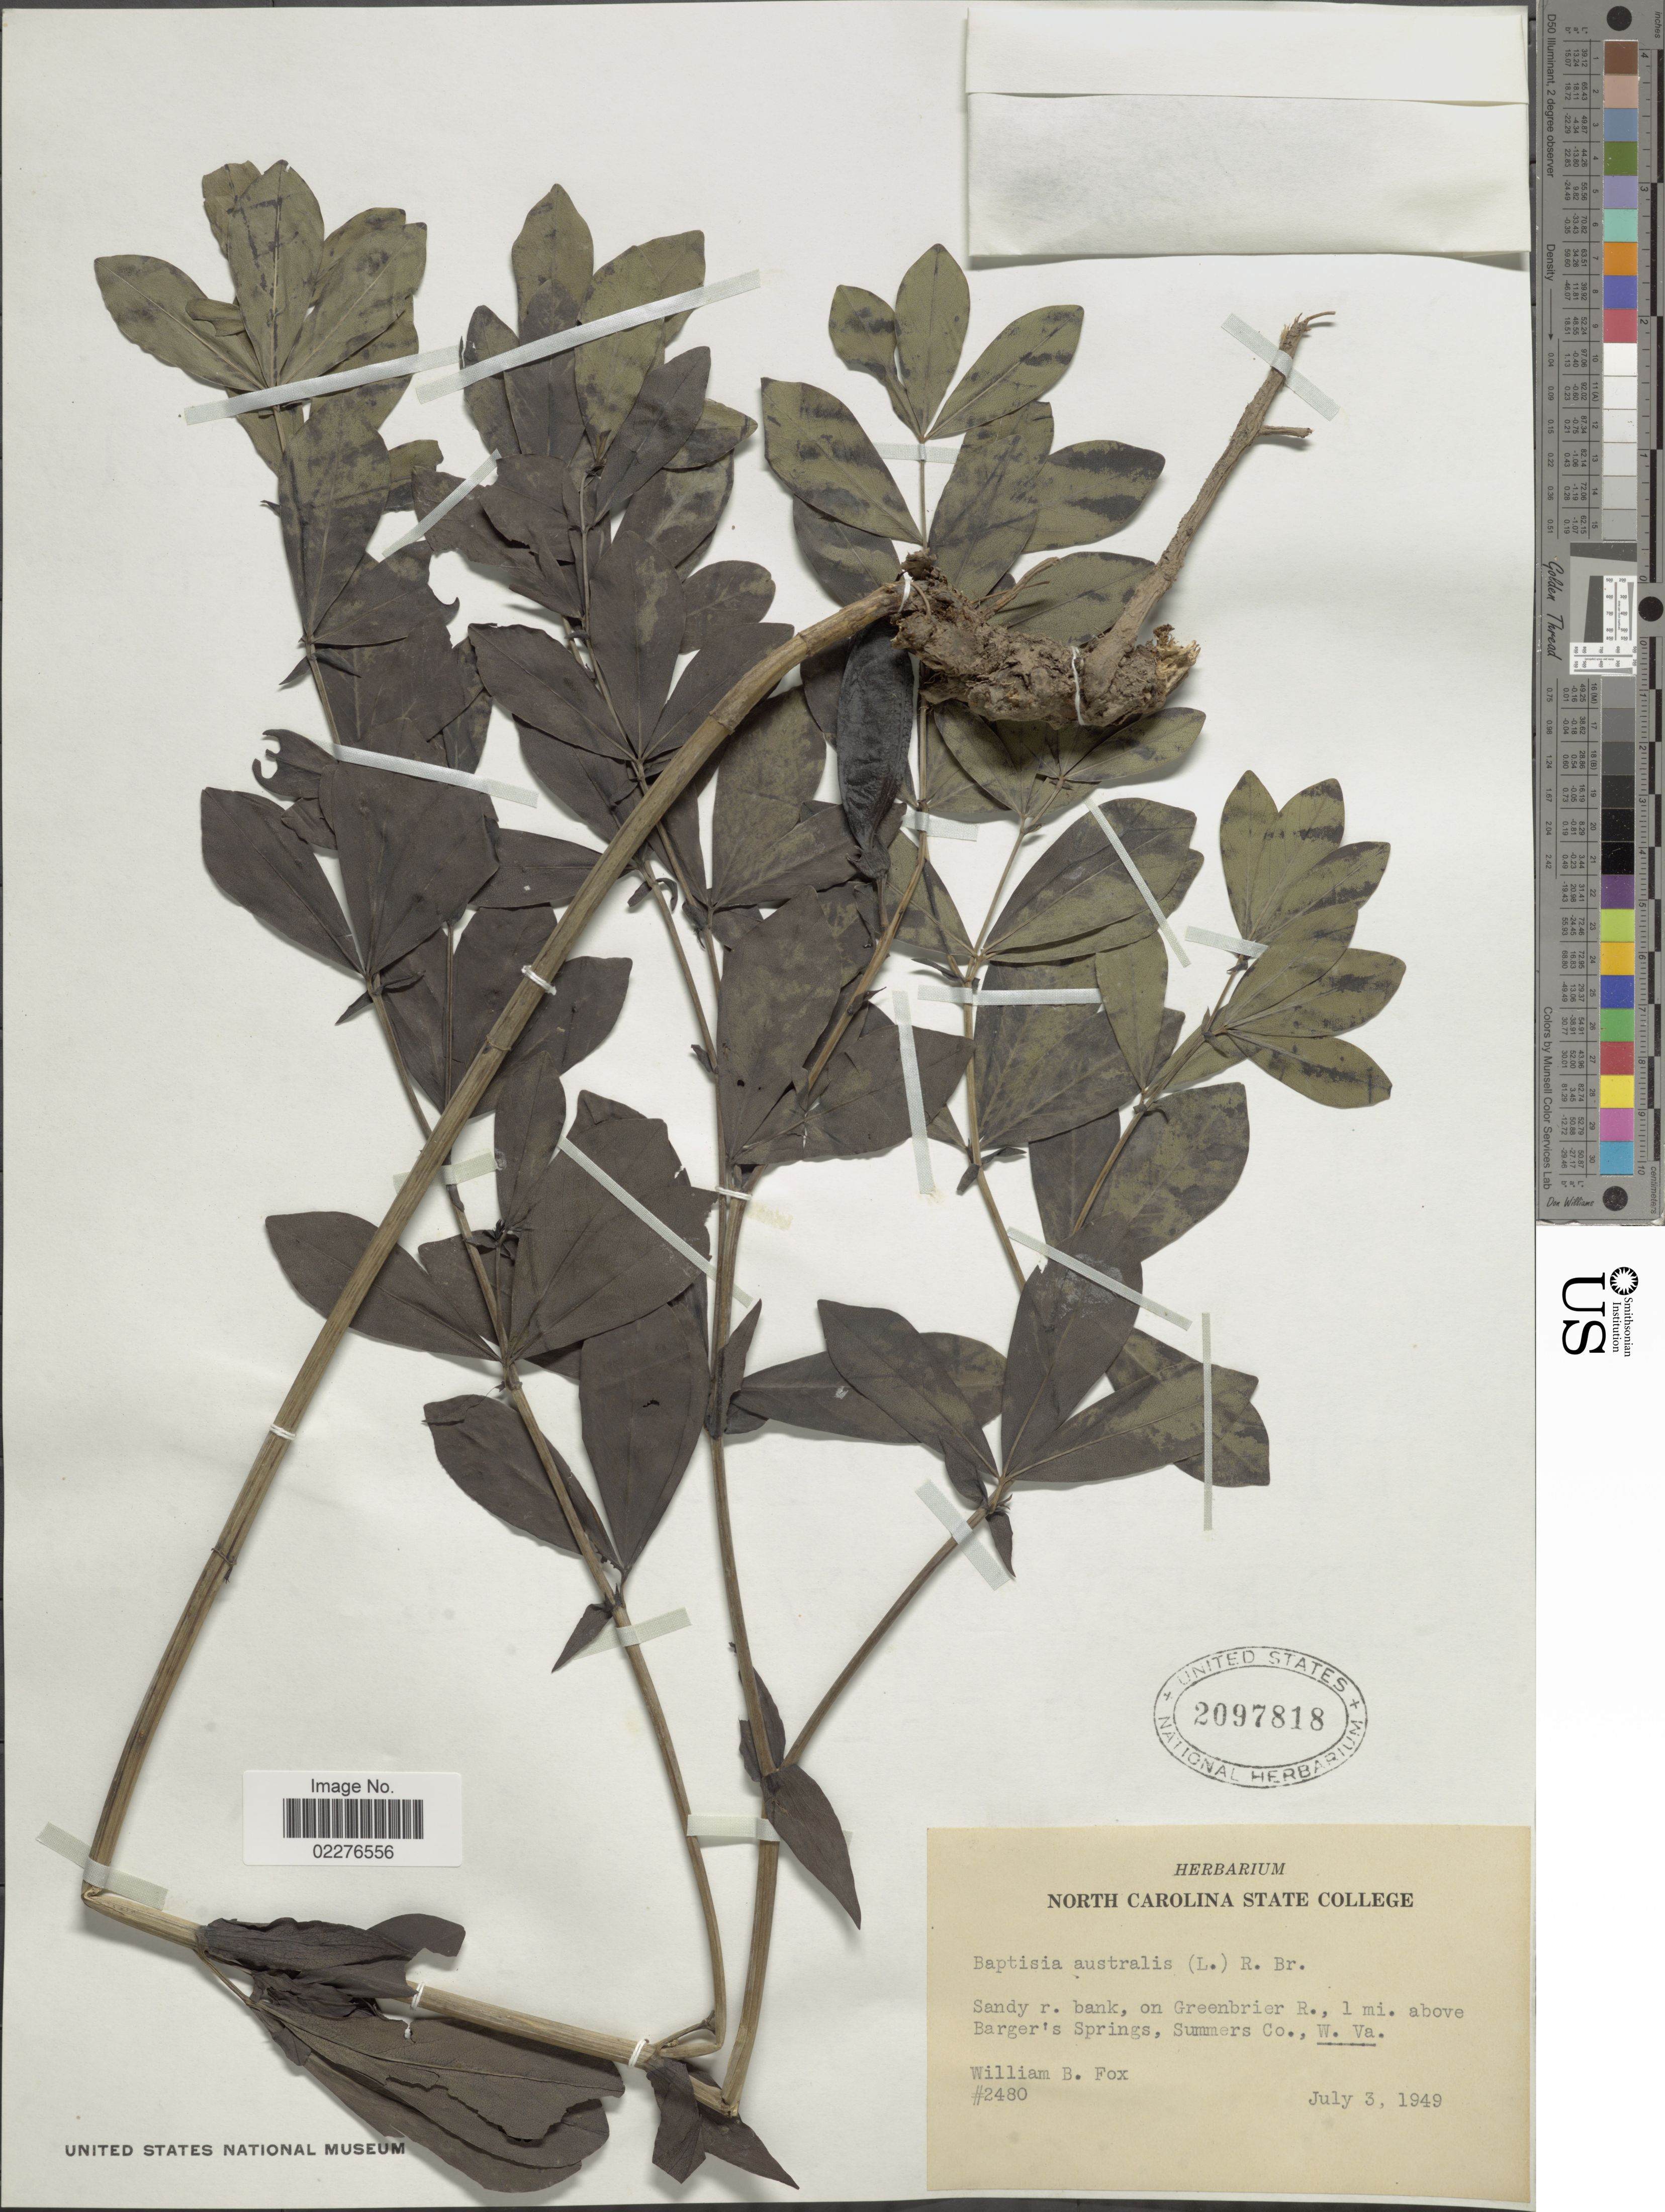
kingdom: Plantae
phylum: Tracheophyta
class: Magnoliopsida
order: Fabales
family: Fabaceae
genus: Baptisia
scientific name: Baptisia australis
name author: (L.) R. Br.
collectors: W. B. Fox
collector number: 2480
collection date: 1949-07-03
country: United States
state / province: West Virginia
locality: Sandy r. bank, on Greenbrier R., 1 mi above Barger's Springs, Summers Co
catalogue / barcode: US 2097818